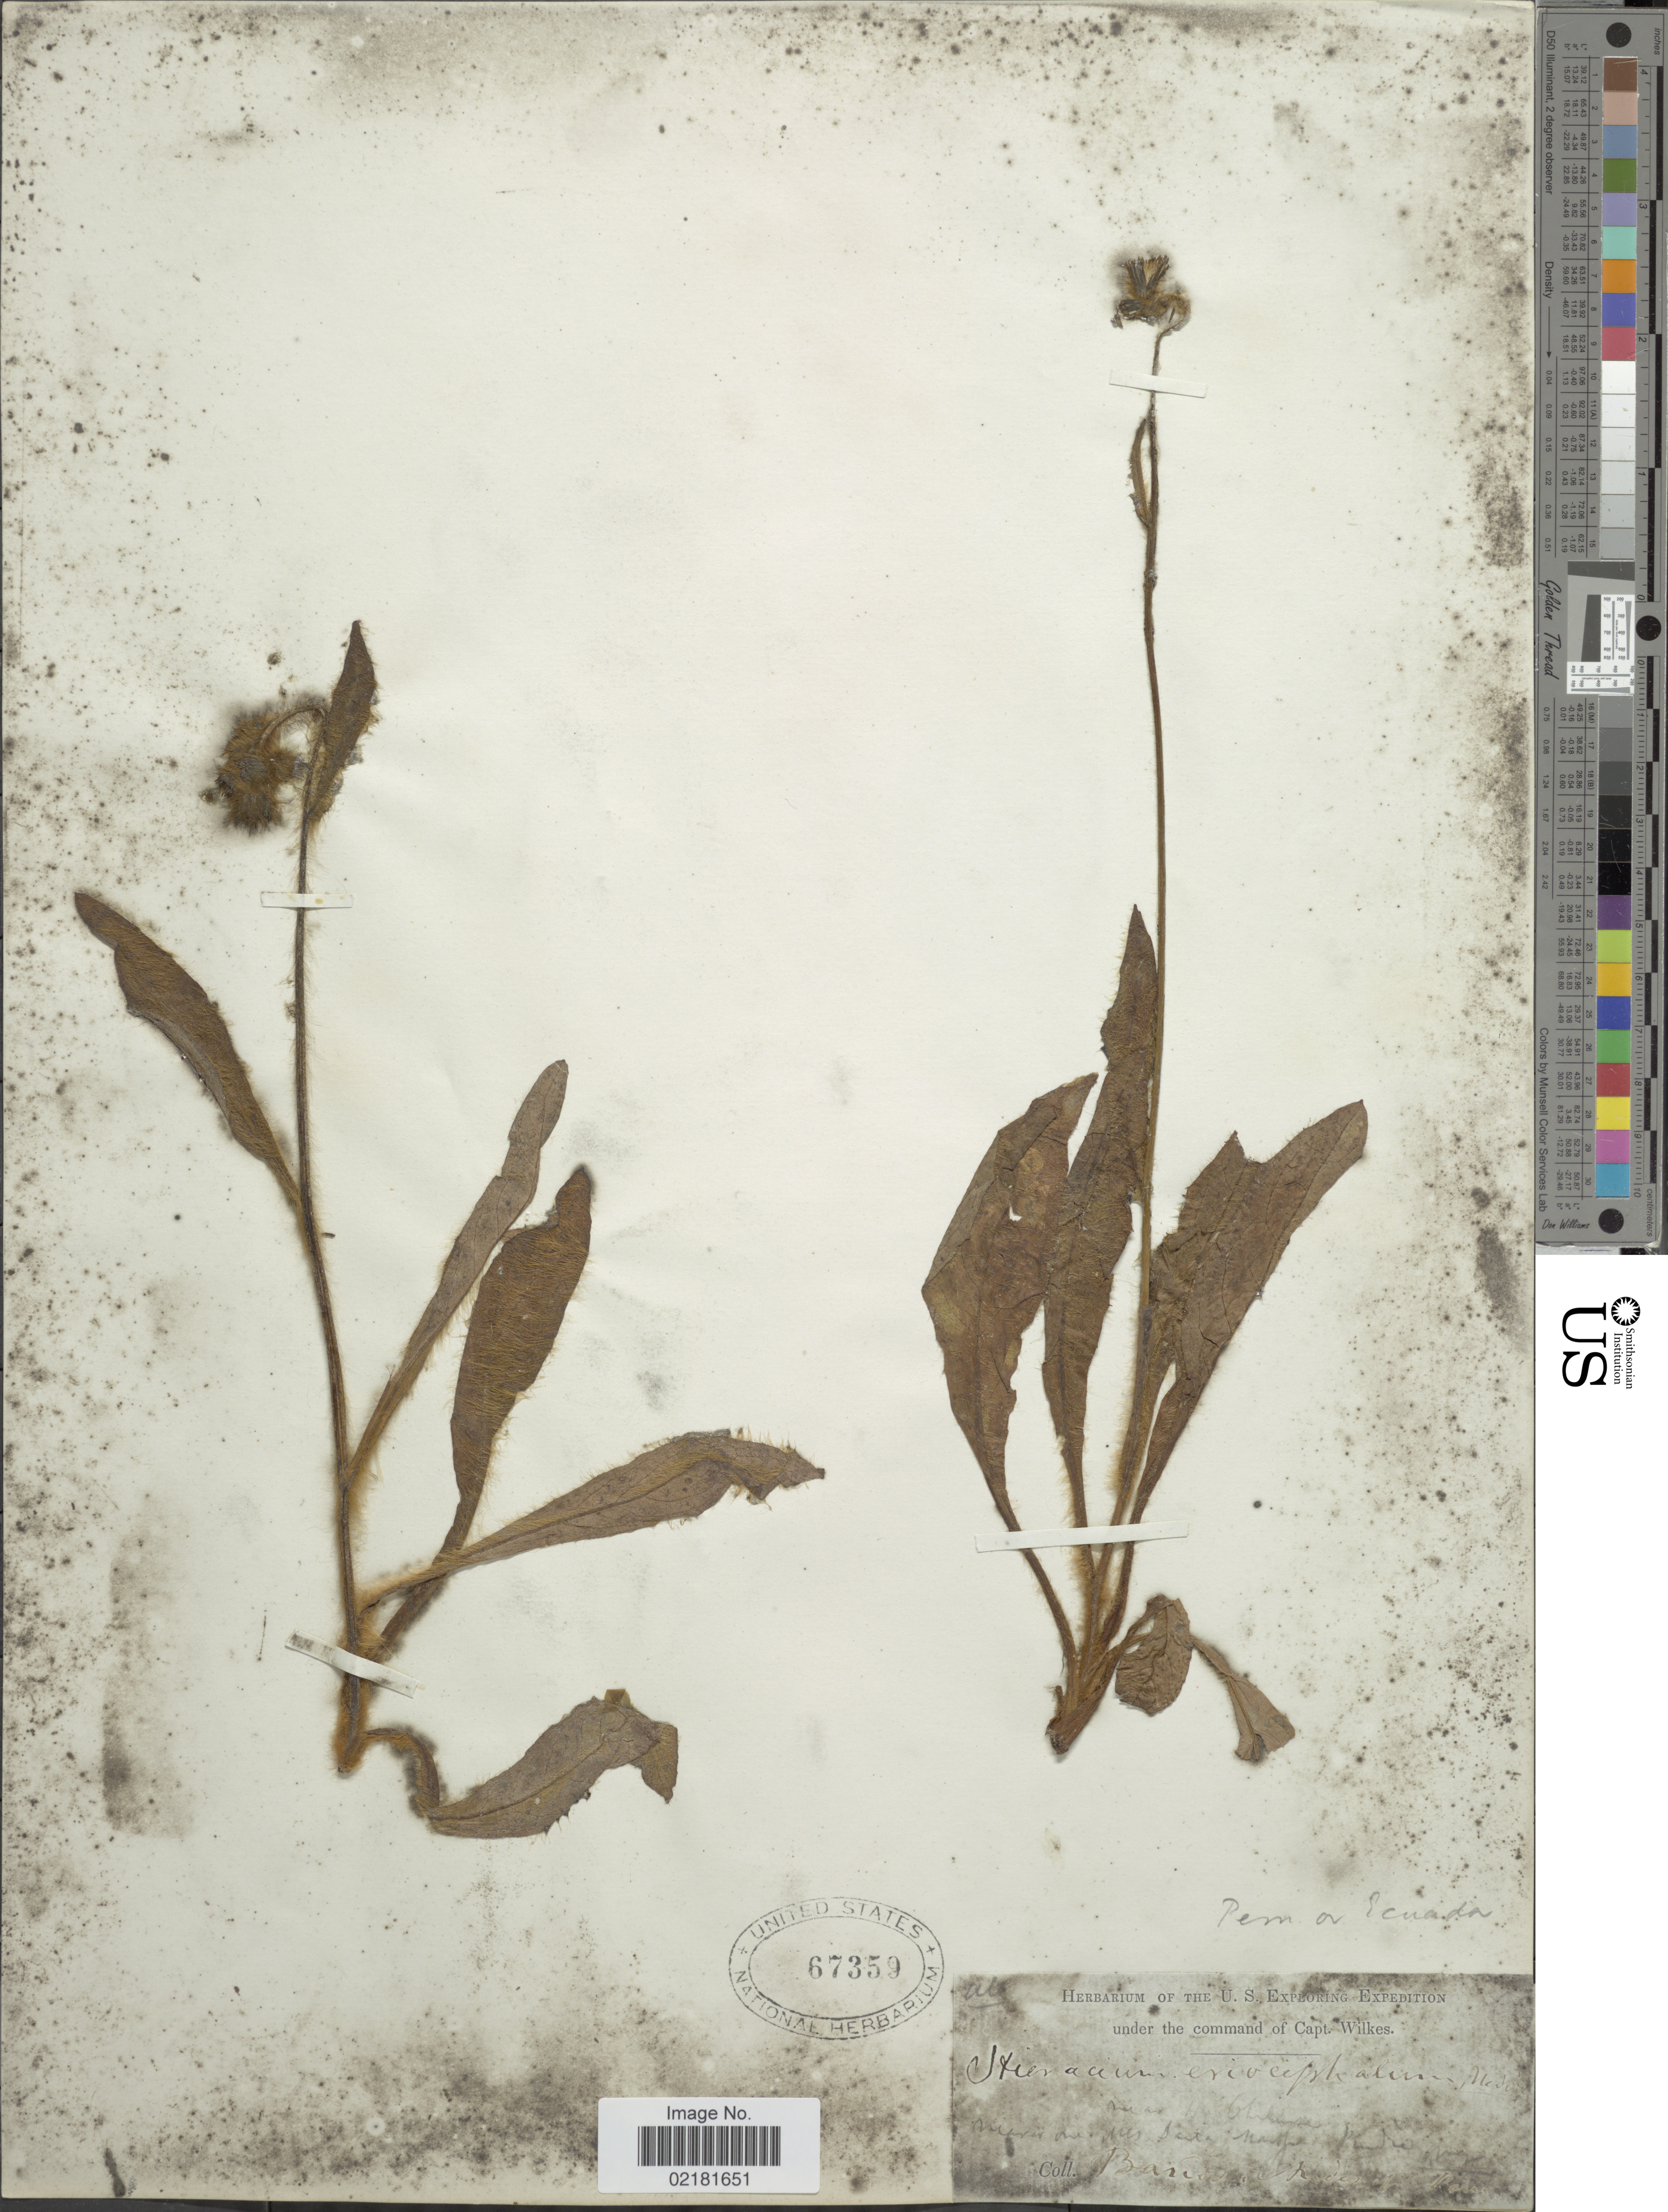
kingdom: Plantae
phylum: Tracheophyta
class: Magnoliopsida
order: Asterales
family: Asteraceae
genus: Hieracium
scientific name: Hieracium erianthum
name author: Kunth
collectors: Wilkes Explor. Exped.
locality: Banos, Andes [interpreted]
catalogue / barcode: US 67359